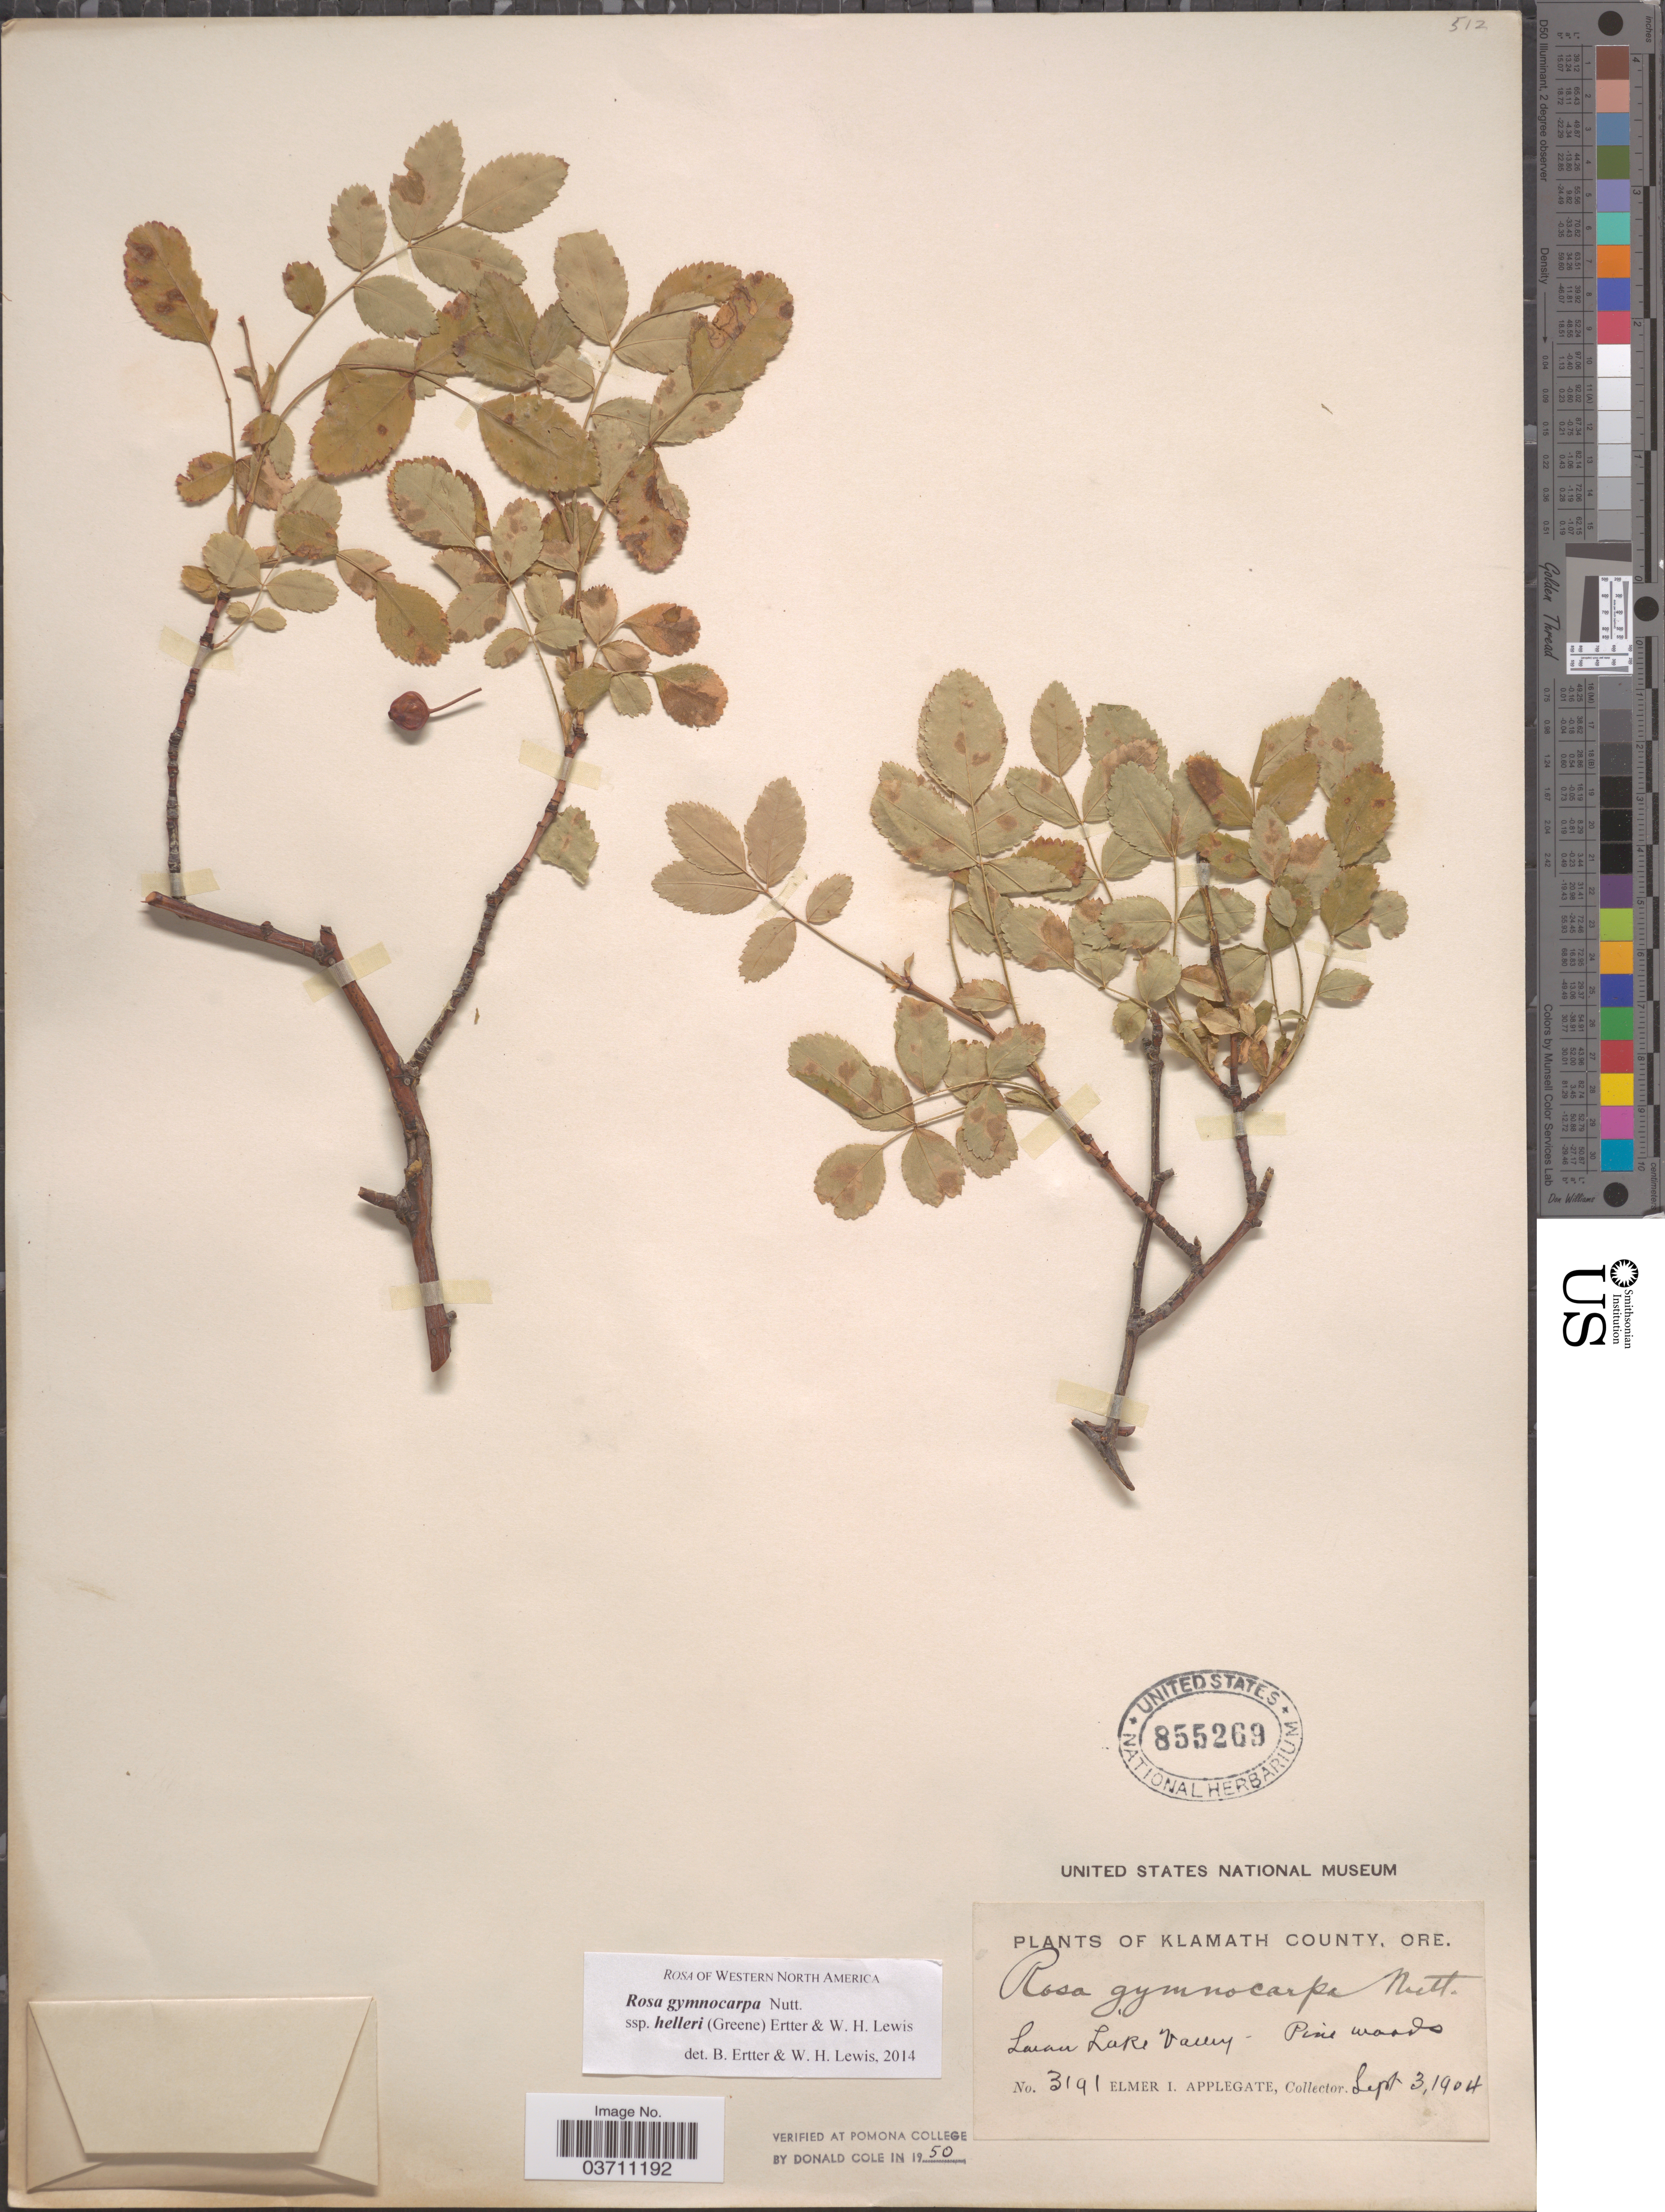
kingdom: Plantae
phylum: Tracheophyta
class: Magnoliopsida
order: Rosales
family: Rosaceae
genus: Rosa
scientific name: Rosa gymnocarpa subsp. helleri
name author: (Greene) Ertter & W.H. Lewis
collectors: E. I. Applegate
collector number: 3191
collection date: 1904-09-03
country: United States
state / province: Oregon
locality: Klamath County. Swan Lake Valley.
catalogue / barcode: US 855269